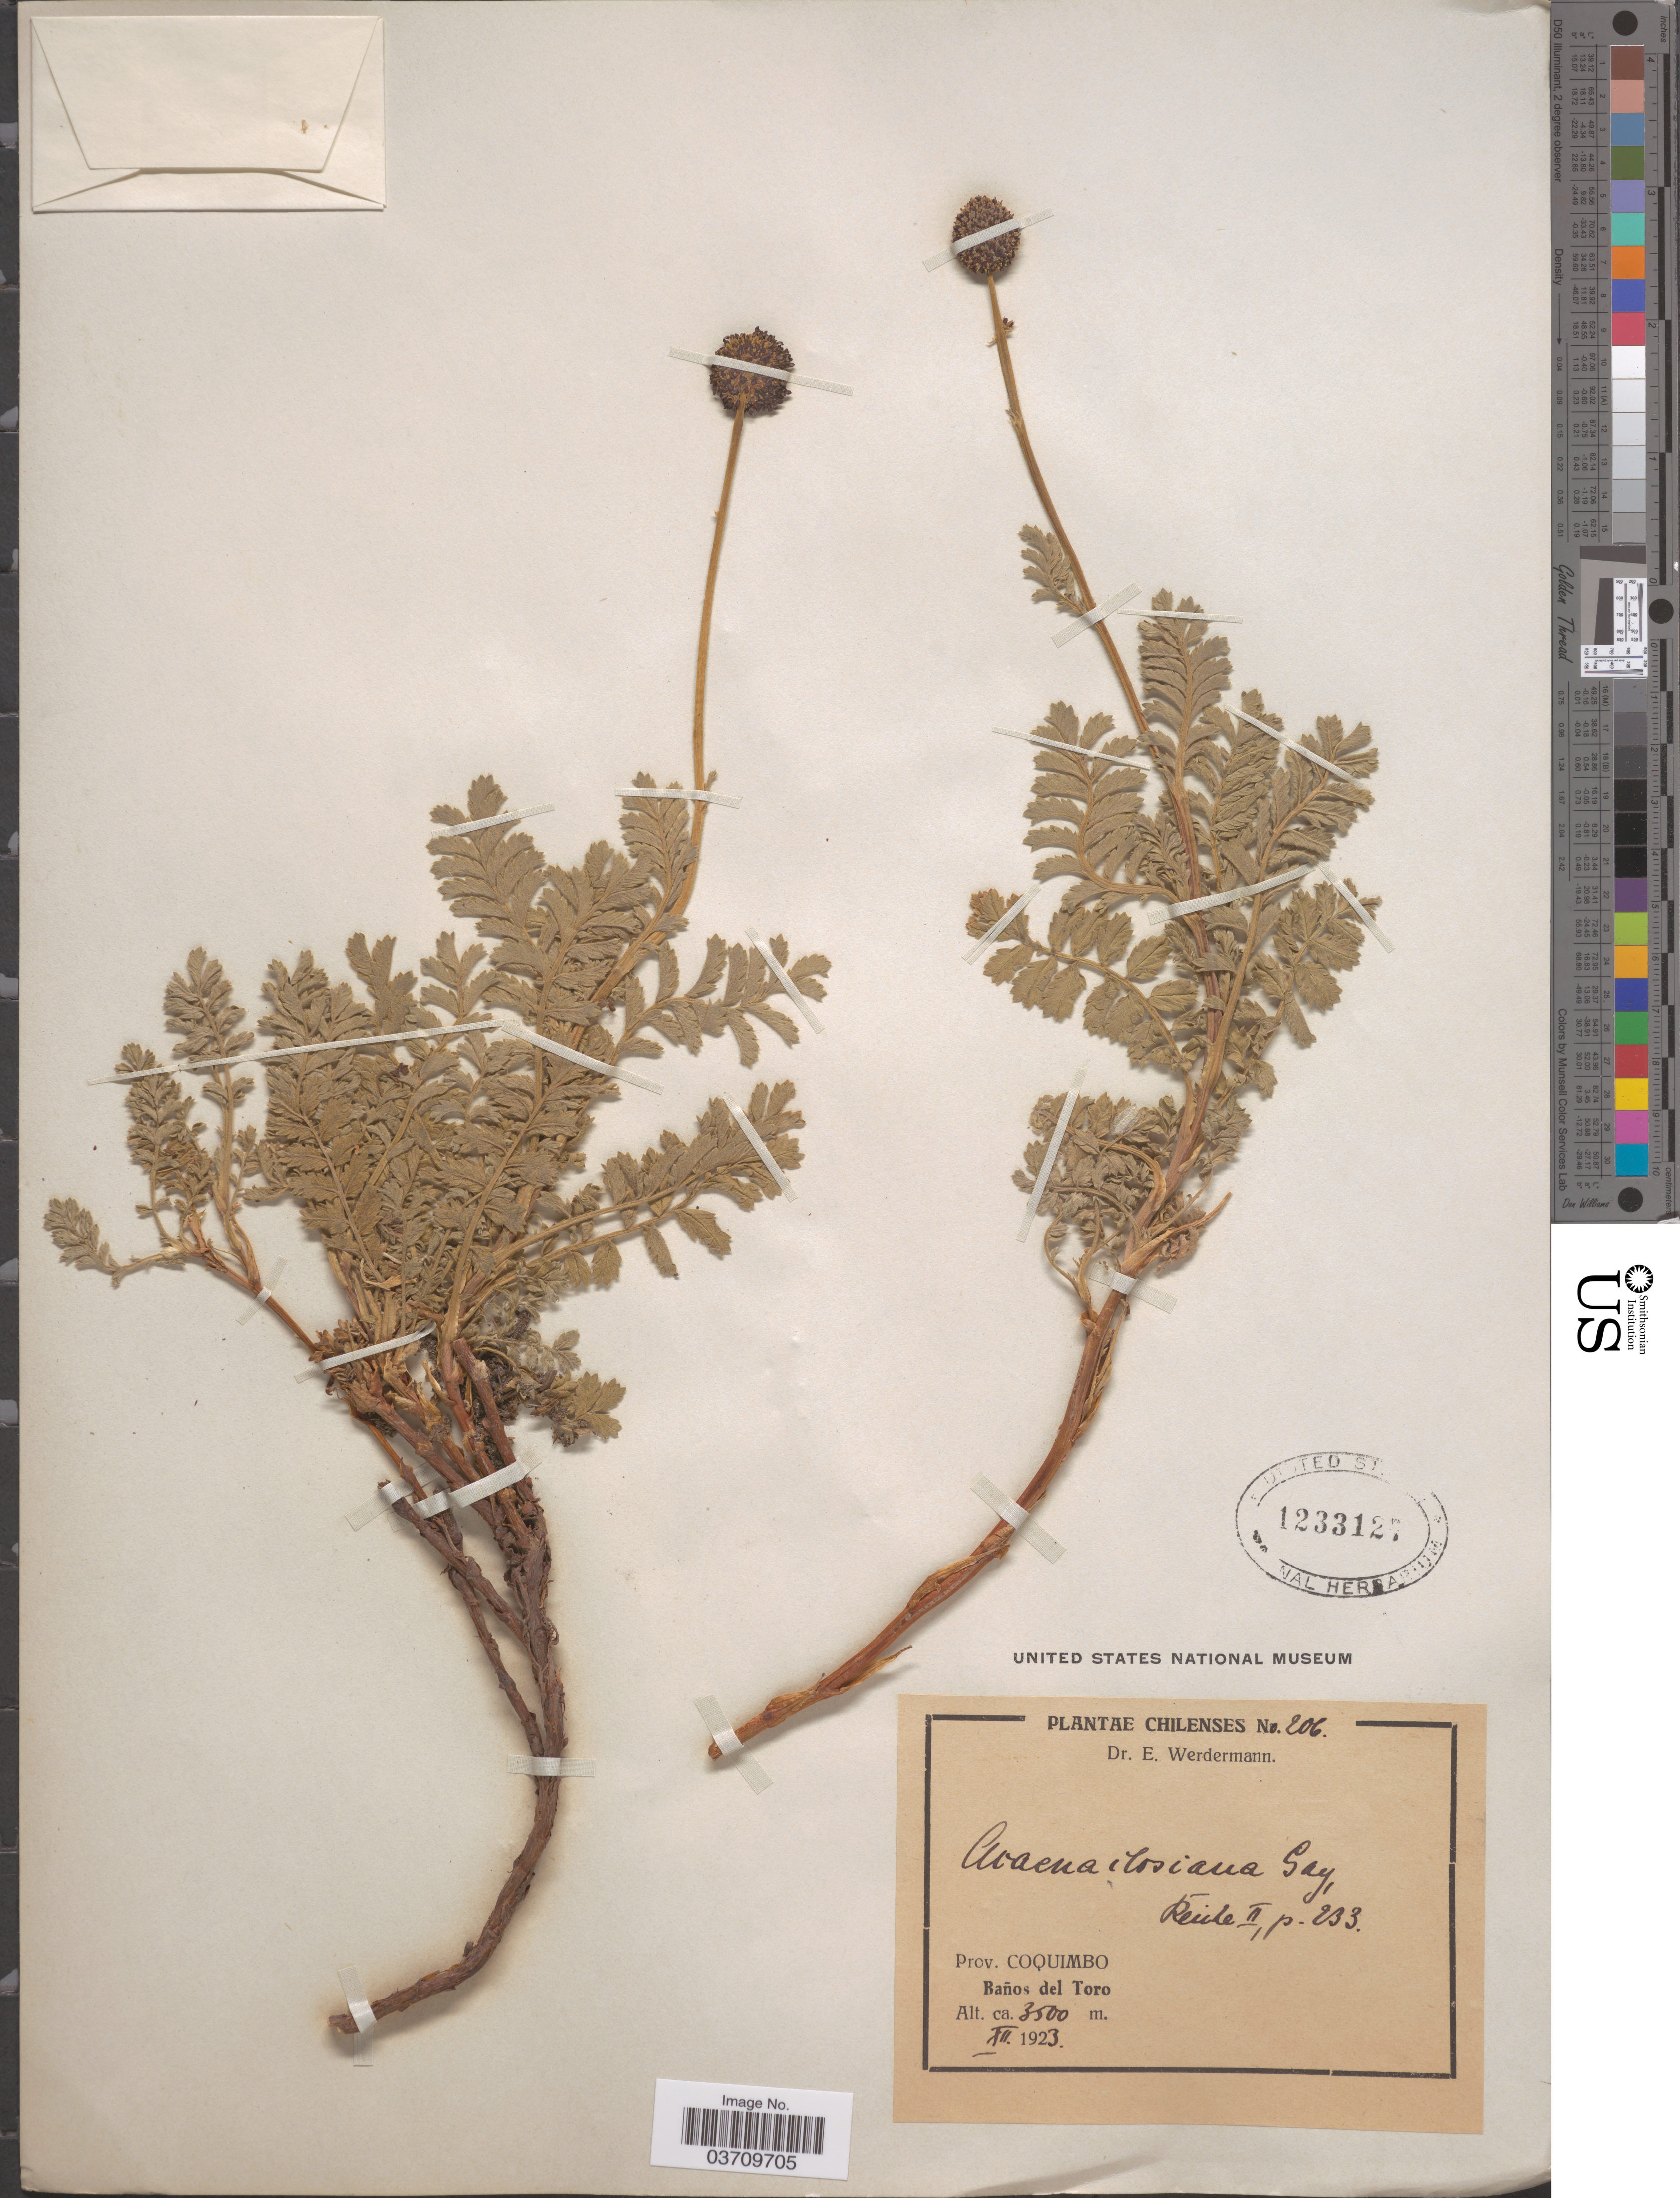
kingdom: Plantae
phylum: Tracheophyta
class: Magnoliopsida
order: Rosales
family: Rosaceae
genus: Acaena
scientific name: Acaena poeppigiana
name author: Gay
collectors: E. Werdermann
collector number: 206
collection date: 1923-12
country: Chile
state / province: Coquimbo (IV)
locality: Baños del Toro.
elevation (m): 3500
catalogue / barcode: US 1233127